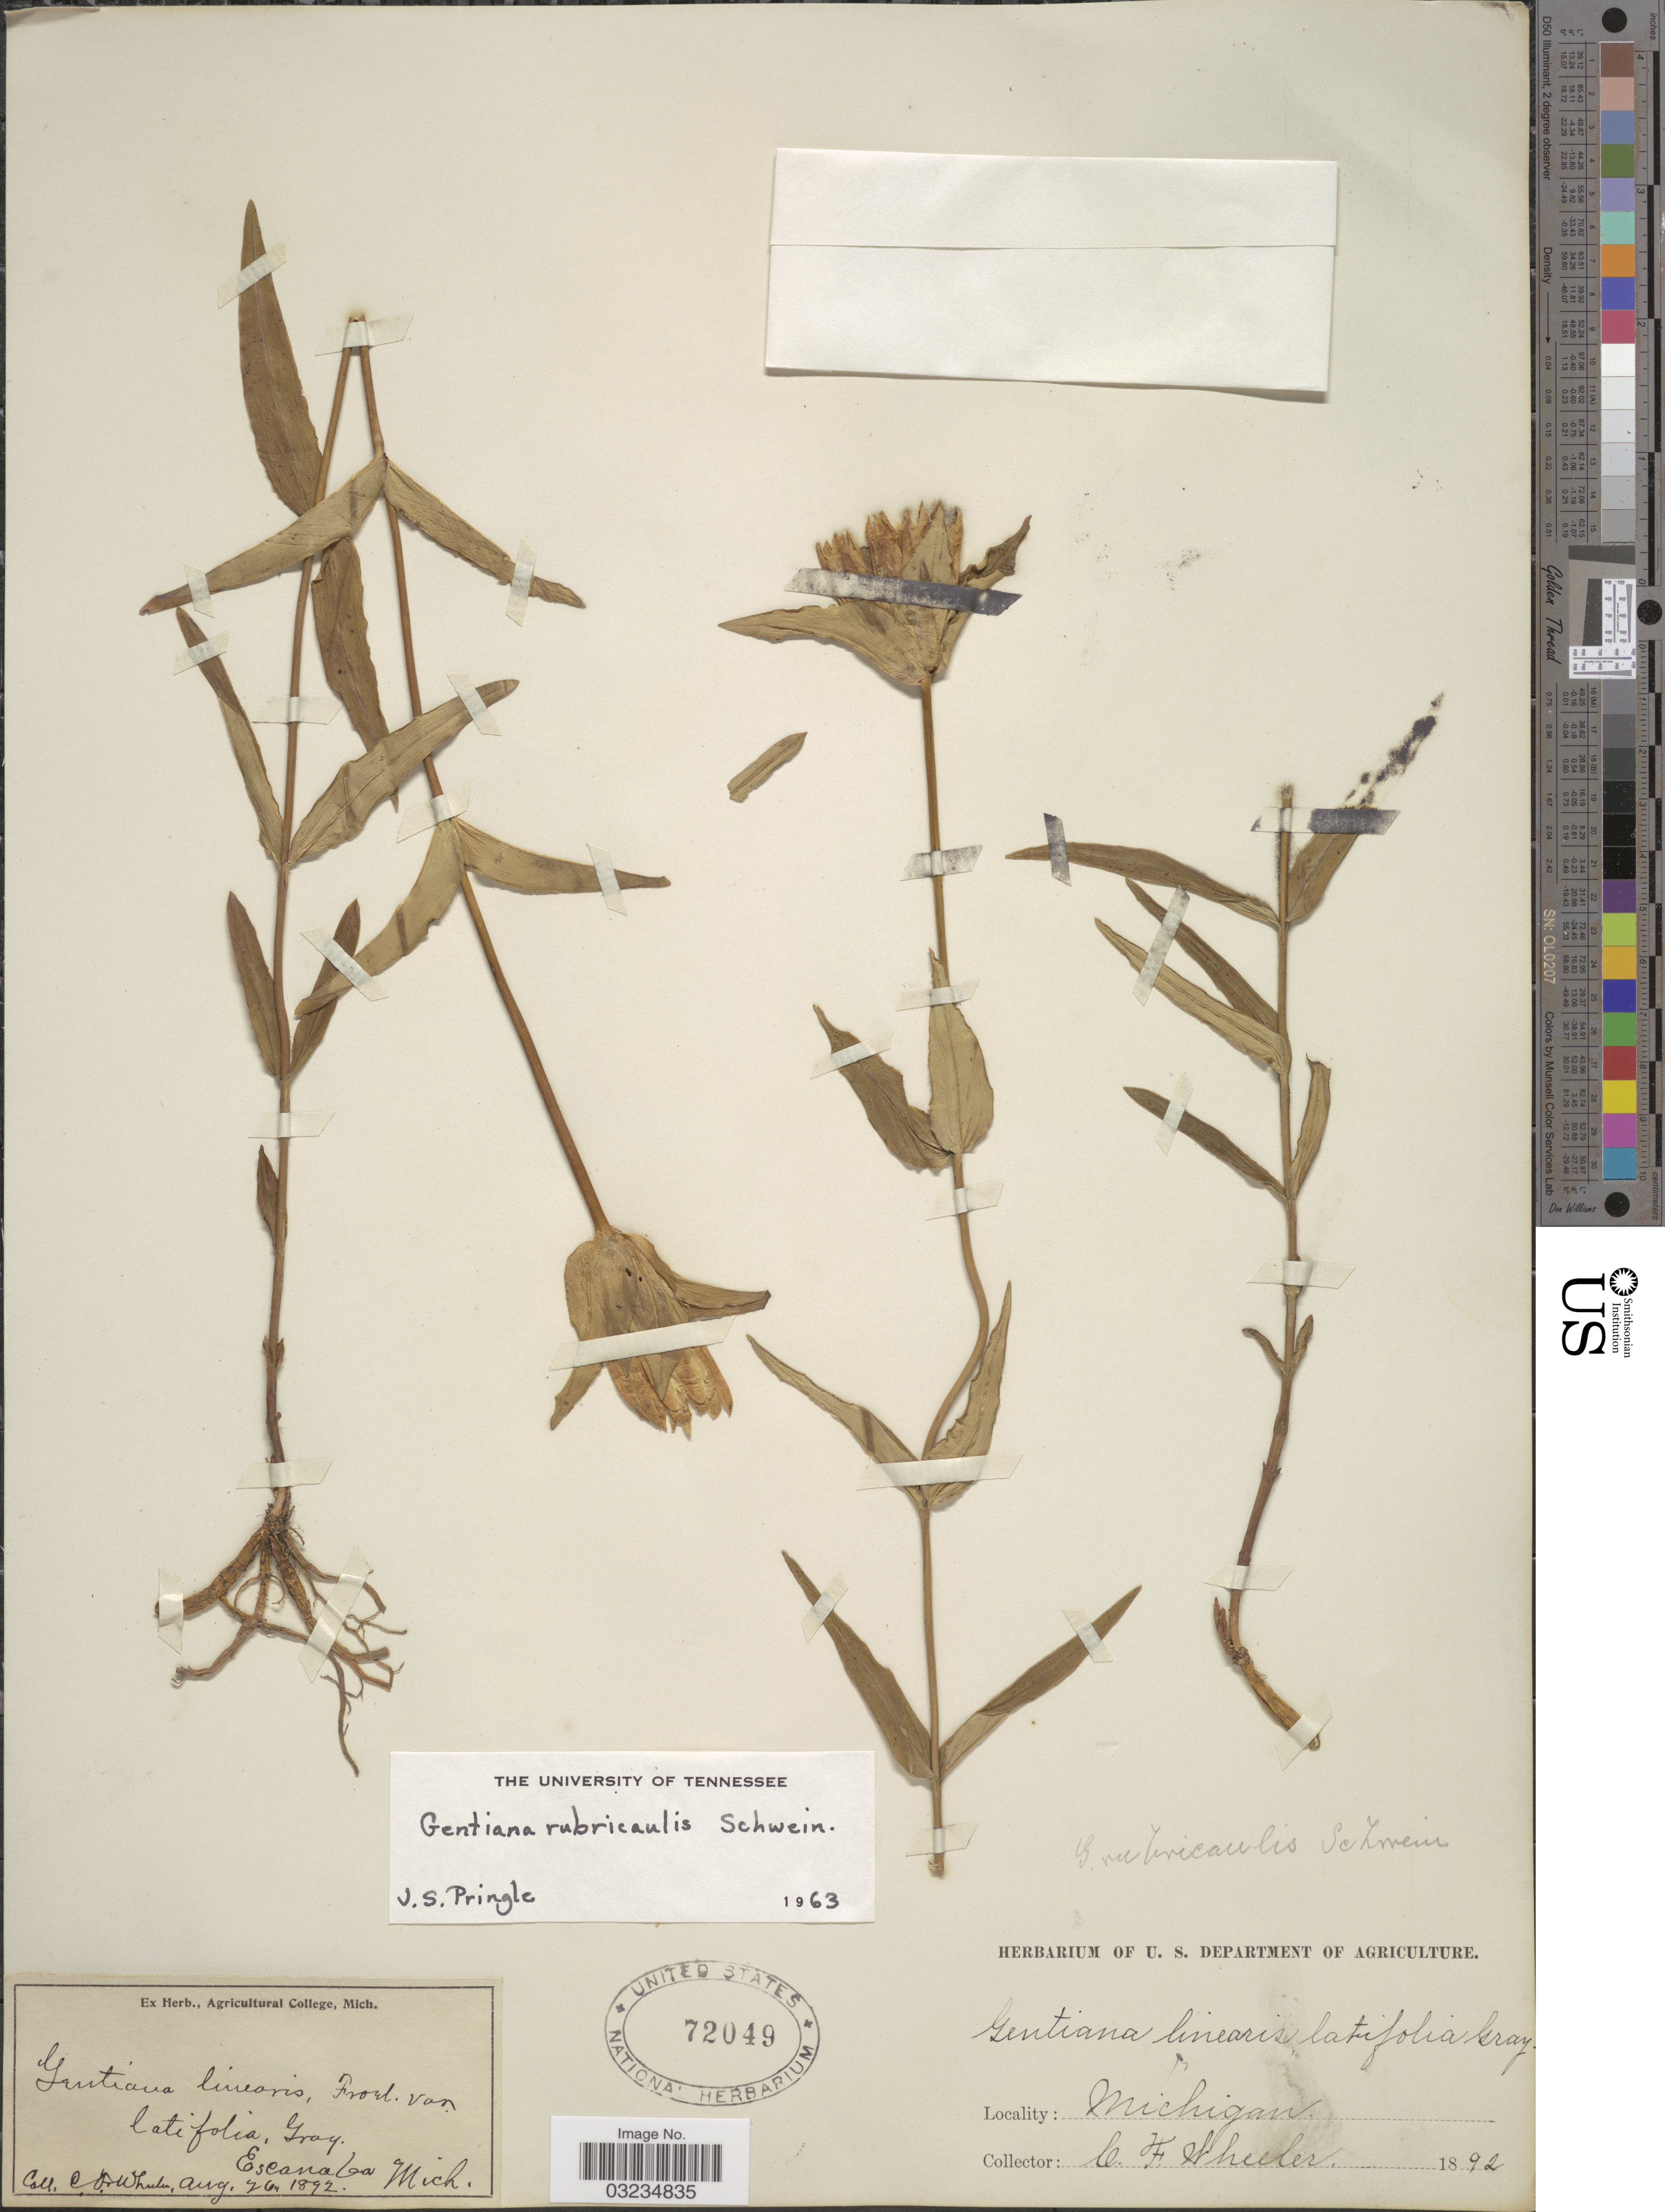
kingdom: Plantae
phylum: Tracheophyta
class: Magnoliopsida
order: Gentianales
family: Gentianaceae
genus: Gentiana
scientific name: Gentiana rubricaulis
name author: Schwein.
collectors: C. Wheeler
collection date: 1892-08-26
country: United States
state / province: Michigan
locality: Escanaba.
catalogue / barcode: US 72049